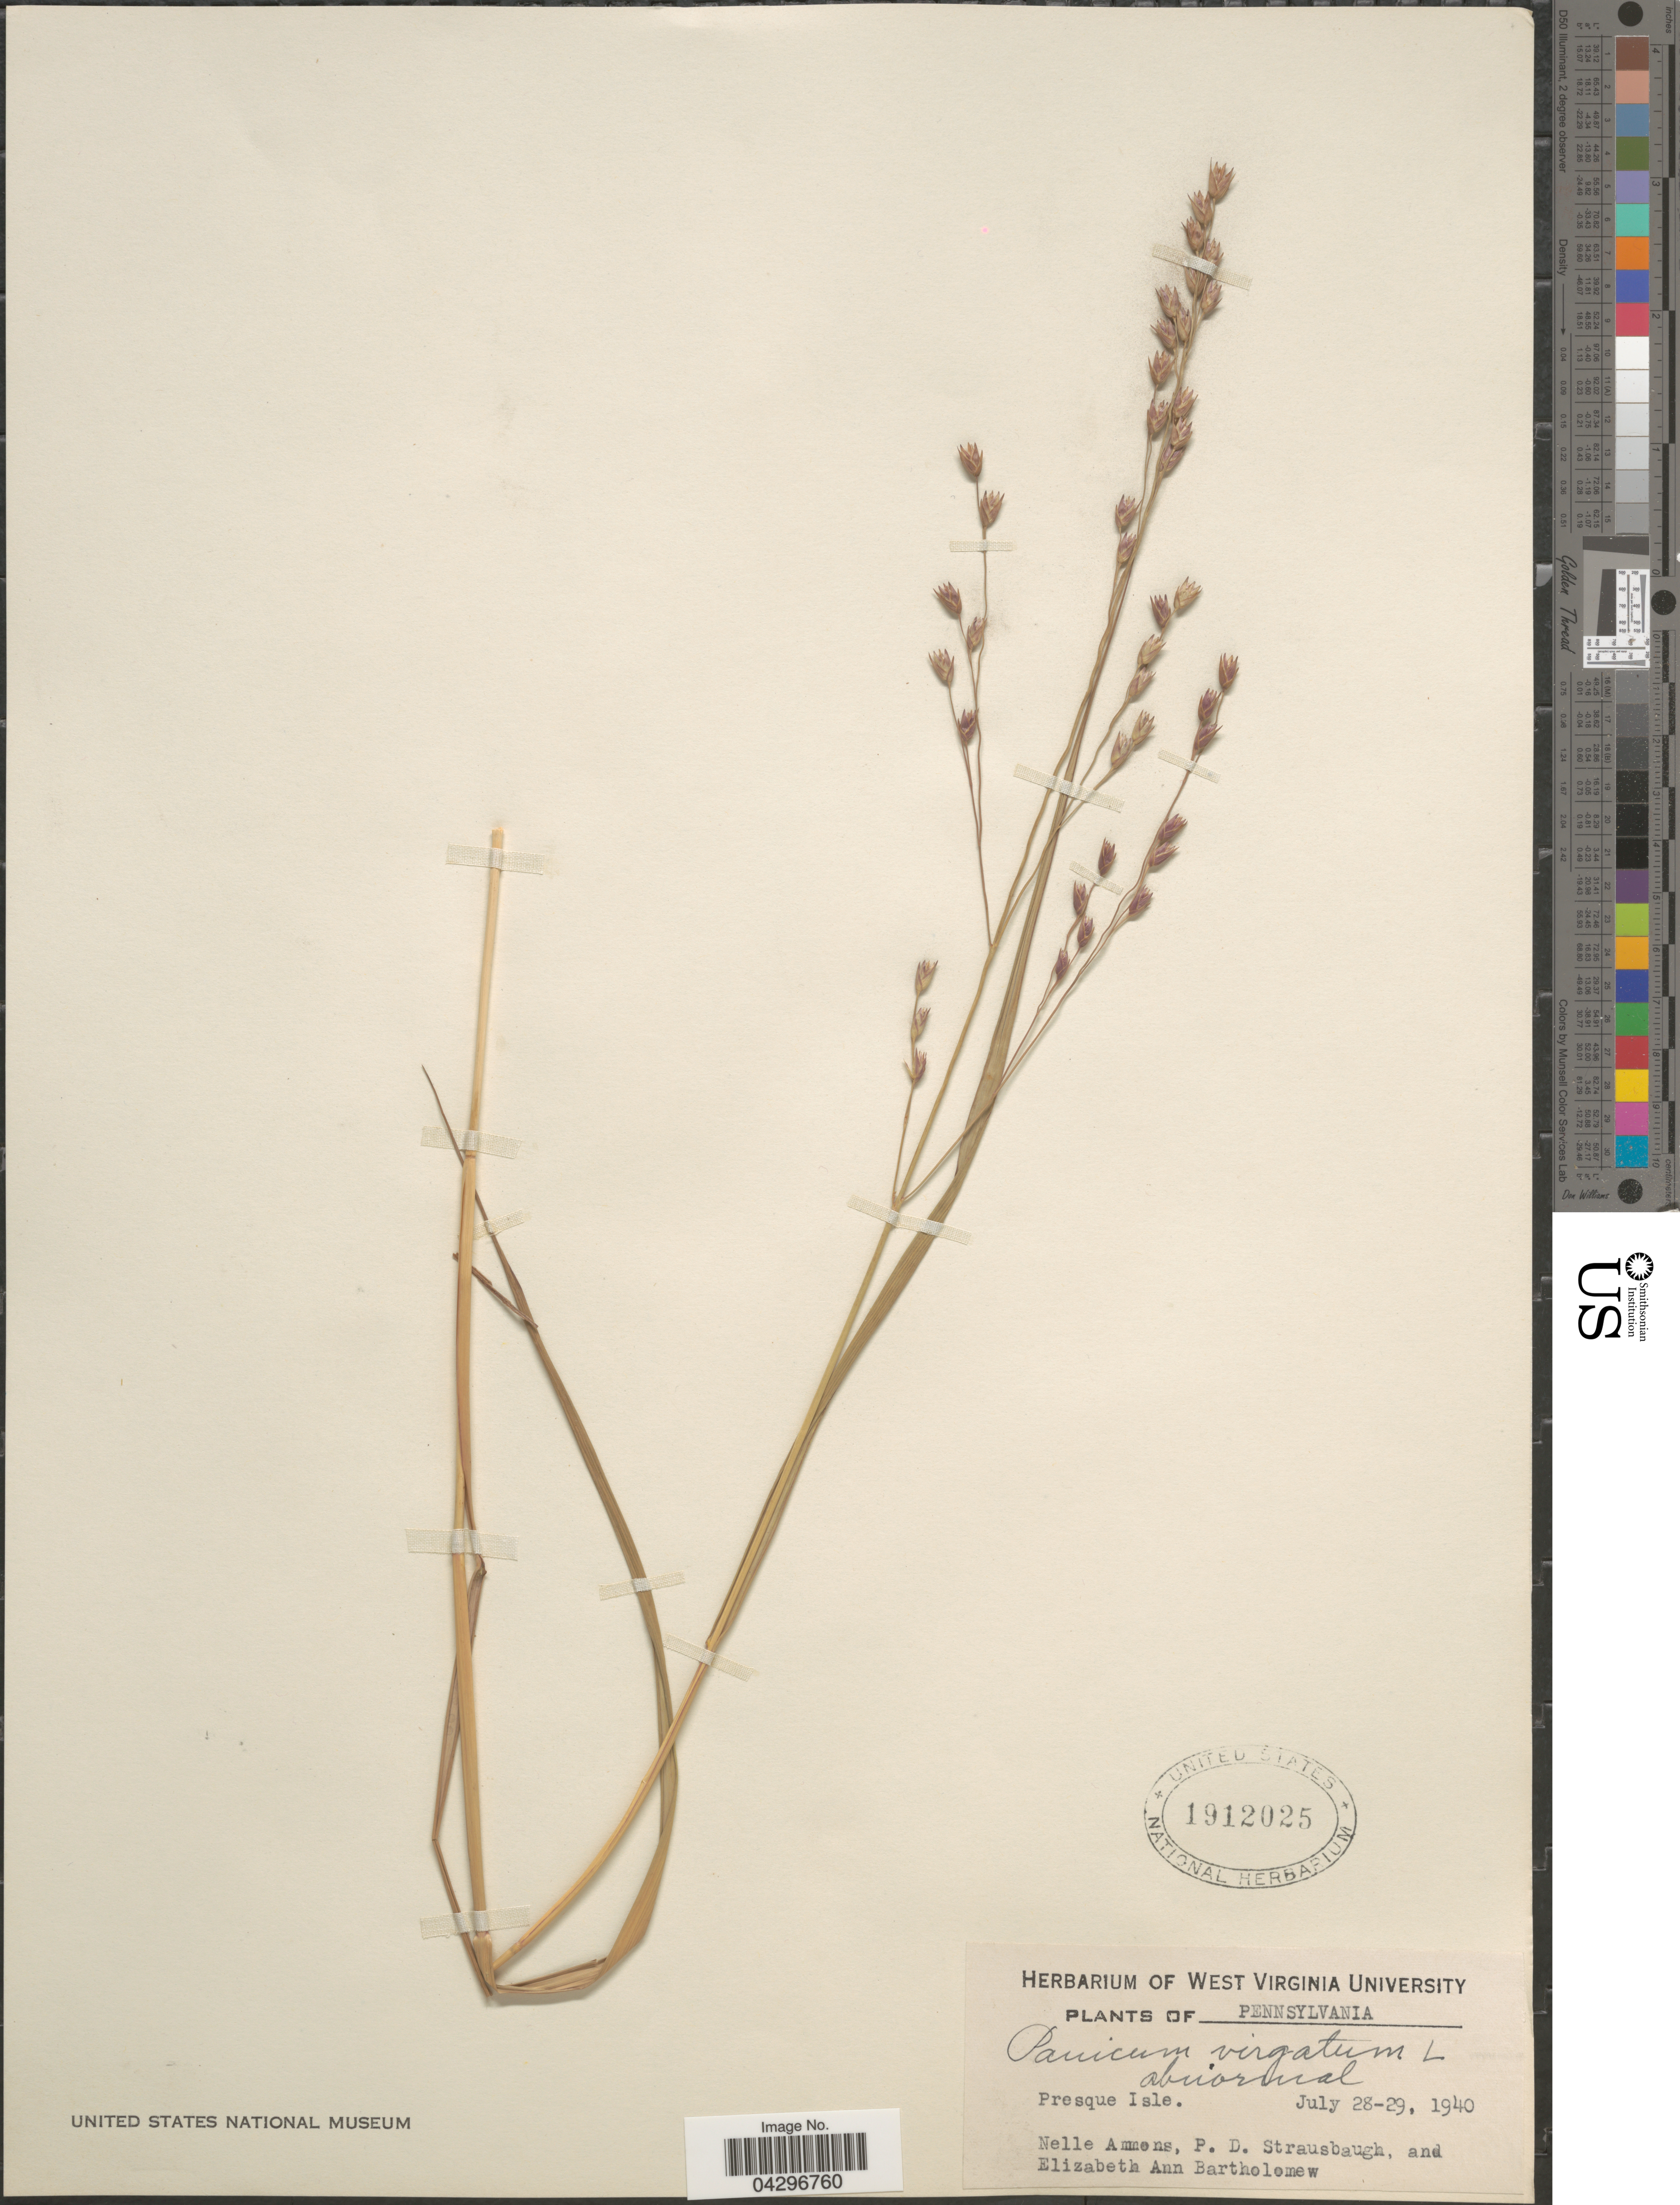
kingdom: Plantae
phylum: Tracheophyta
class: Liliopsida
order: Poales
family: Poaceae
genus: Panicum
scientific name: Panicum virgatum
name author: L.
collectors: E. Bartholomew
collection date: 1940-07-28/1940-07-29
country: United States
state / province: Pennsylvania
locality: Presque Isle.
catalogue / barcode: US 1912025